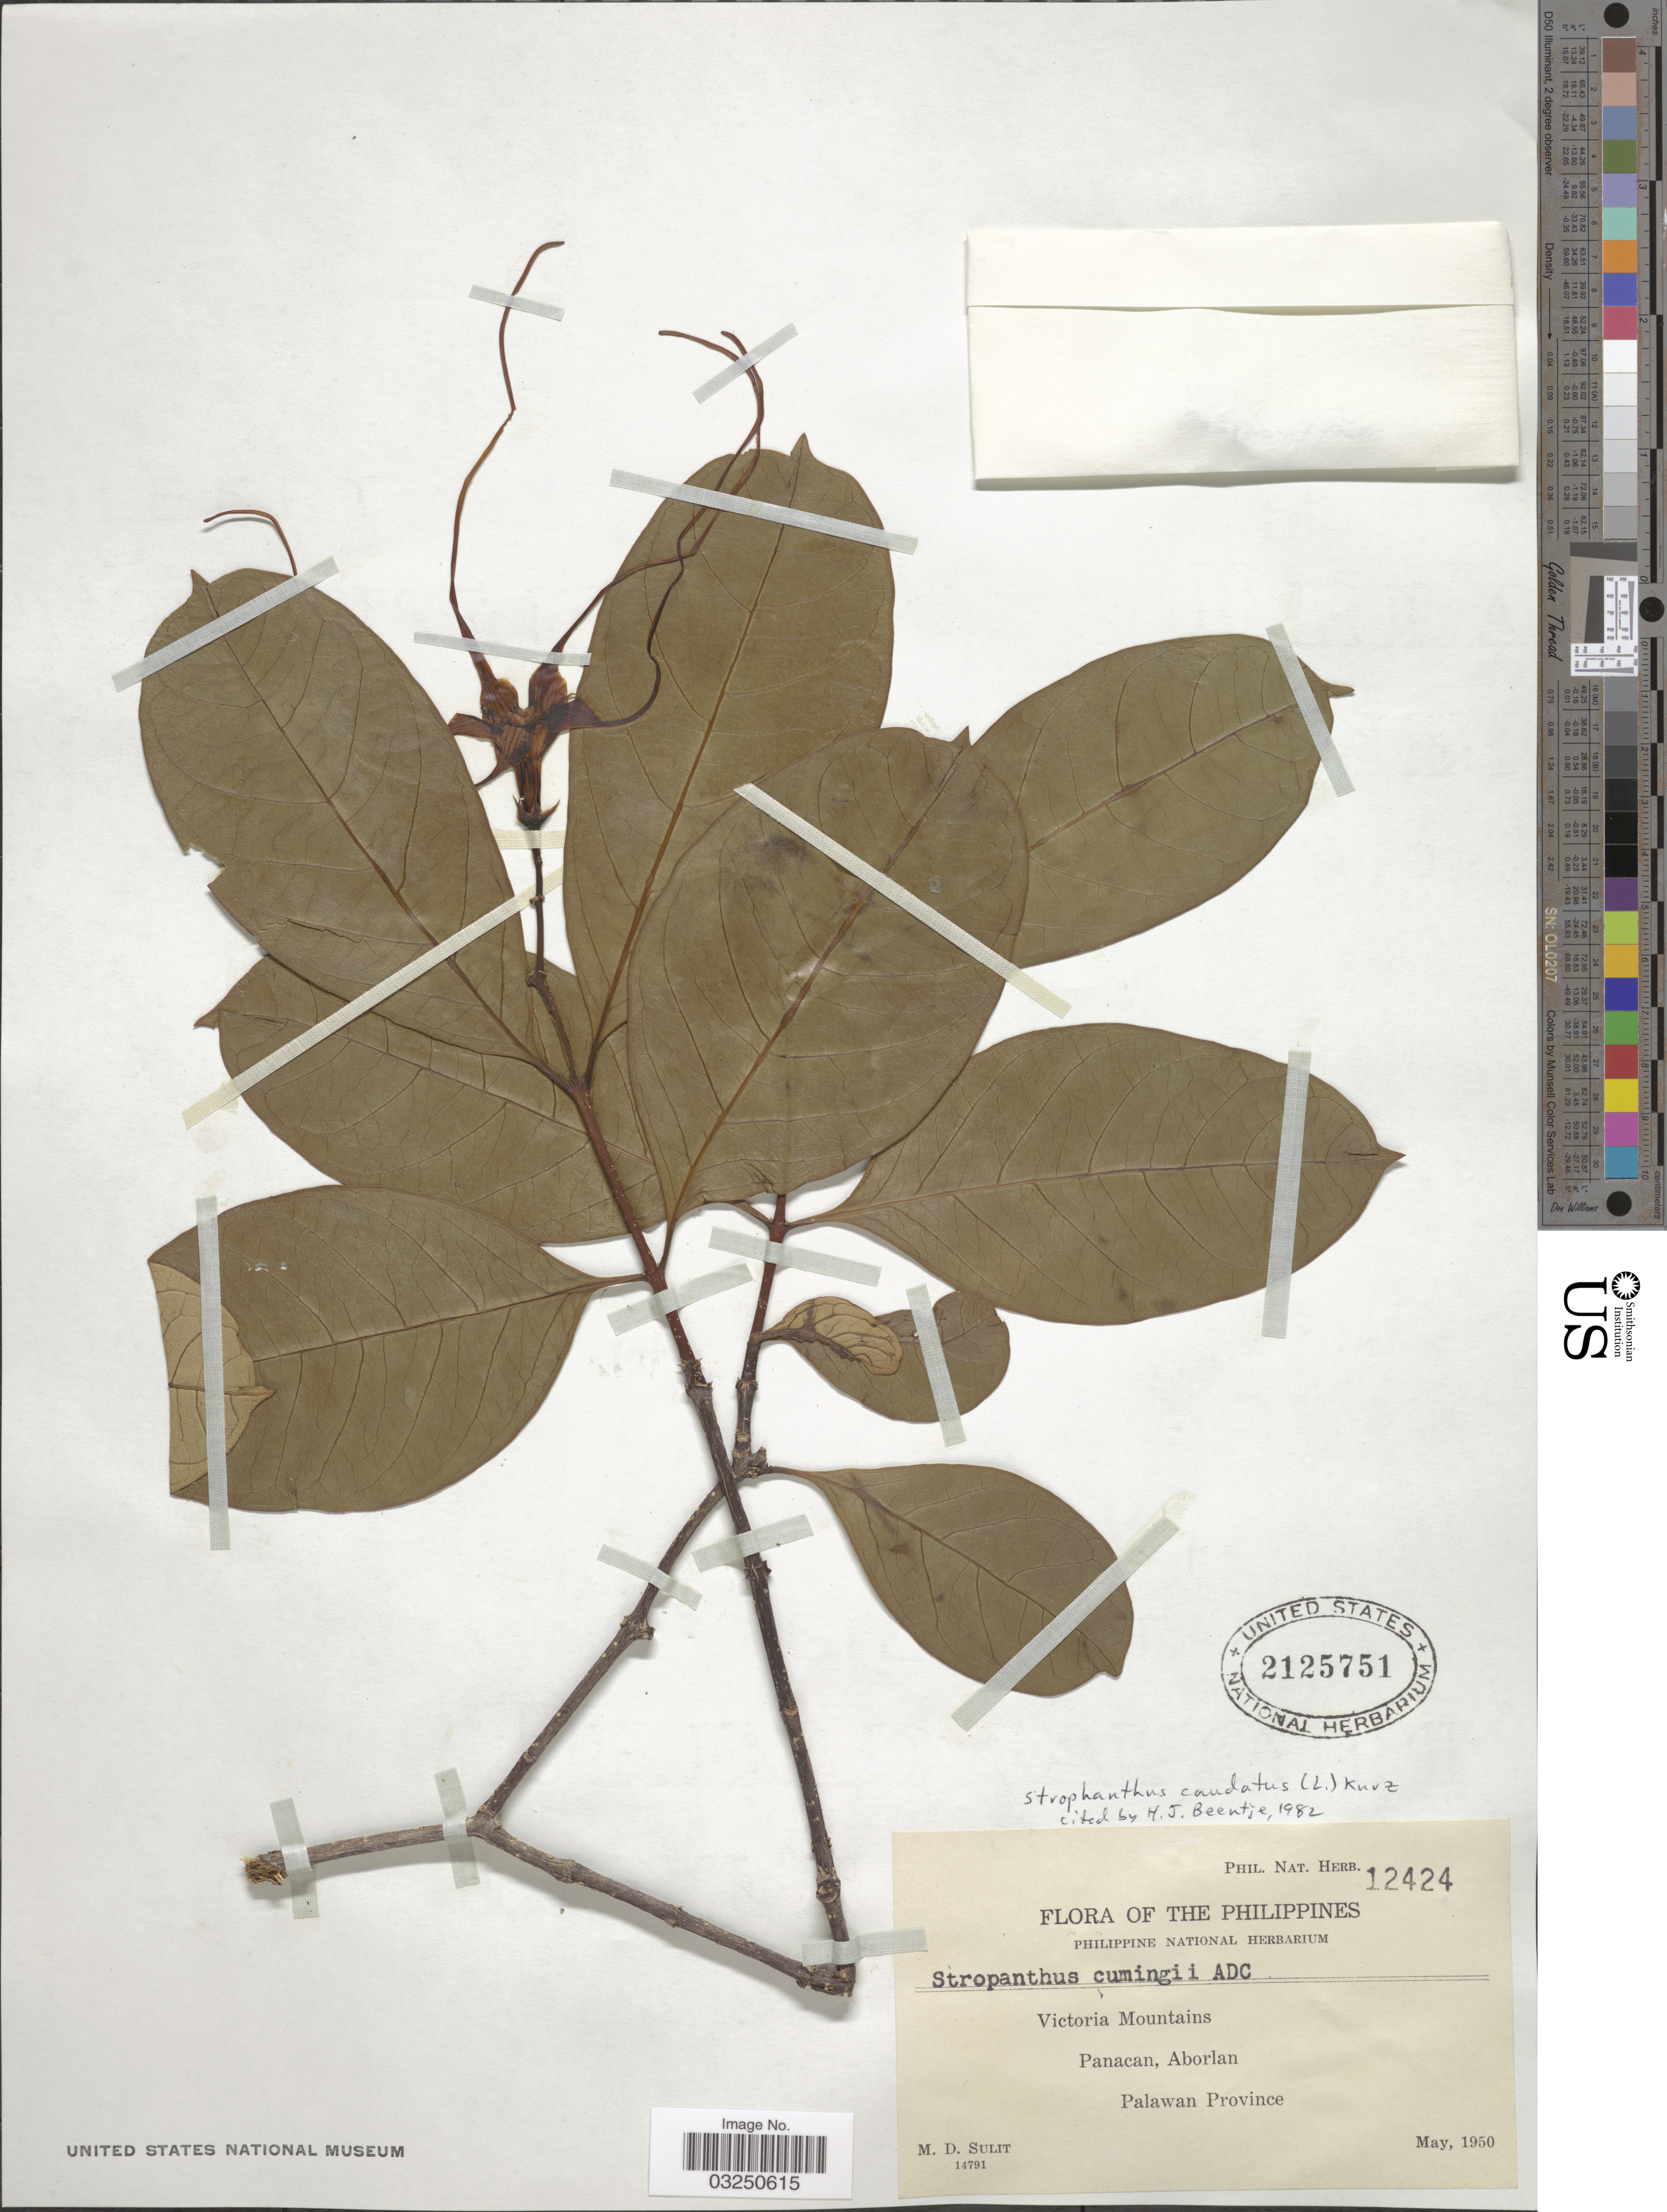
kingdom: Plantae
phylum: Tracheophyta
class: Magnoliopsida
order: Gentianales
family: Apocynaceae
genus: Strophanthus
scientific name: Strophanthus caudatus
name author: (L.) Kurz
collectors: M. Sulit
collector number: Phil. Nat. Herb. 12424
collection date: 1950-05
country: Philippines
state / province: Mimaropa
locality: Victoria Mountains, Panacan, Aborlan. Palawan Province.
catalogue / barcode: US 2125751